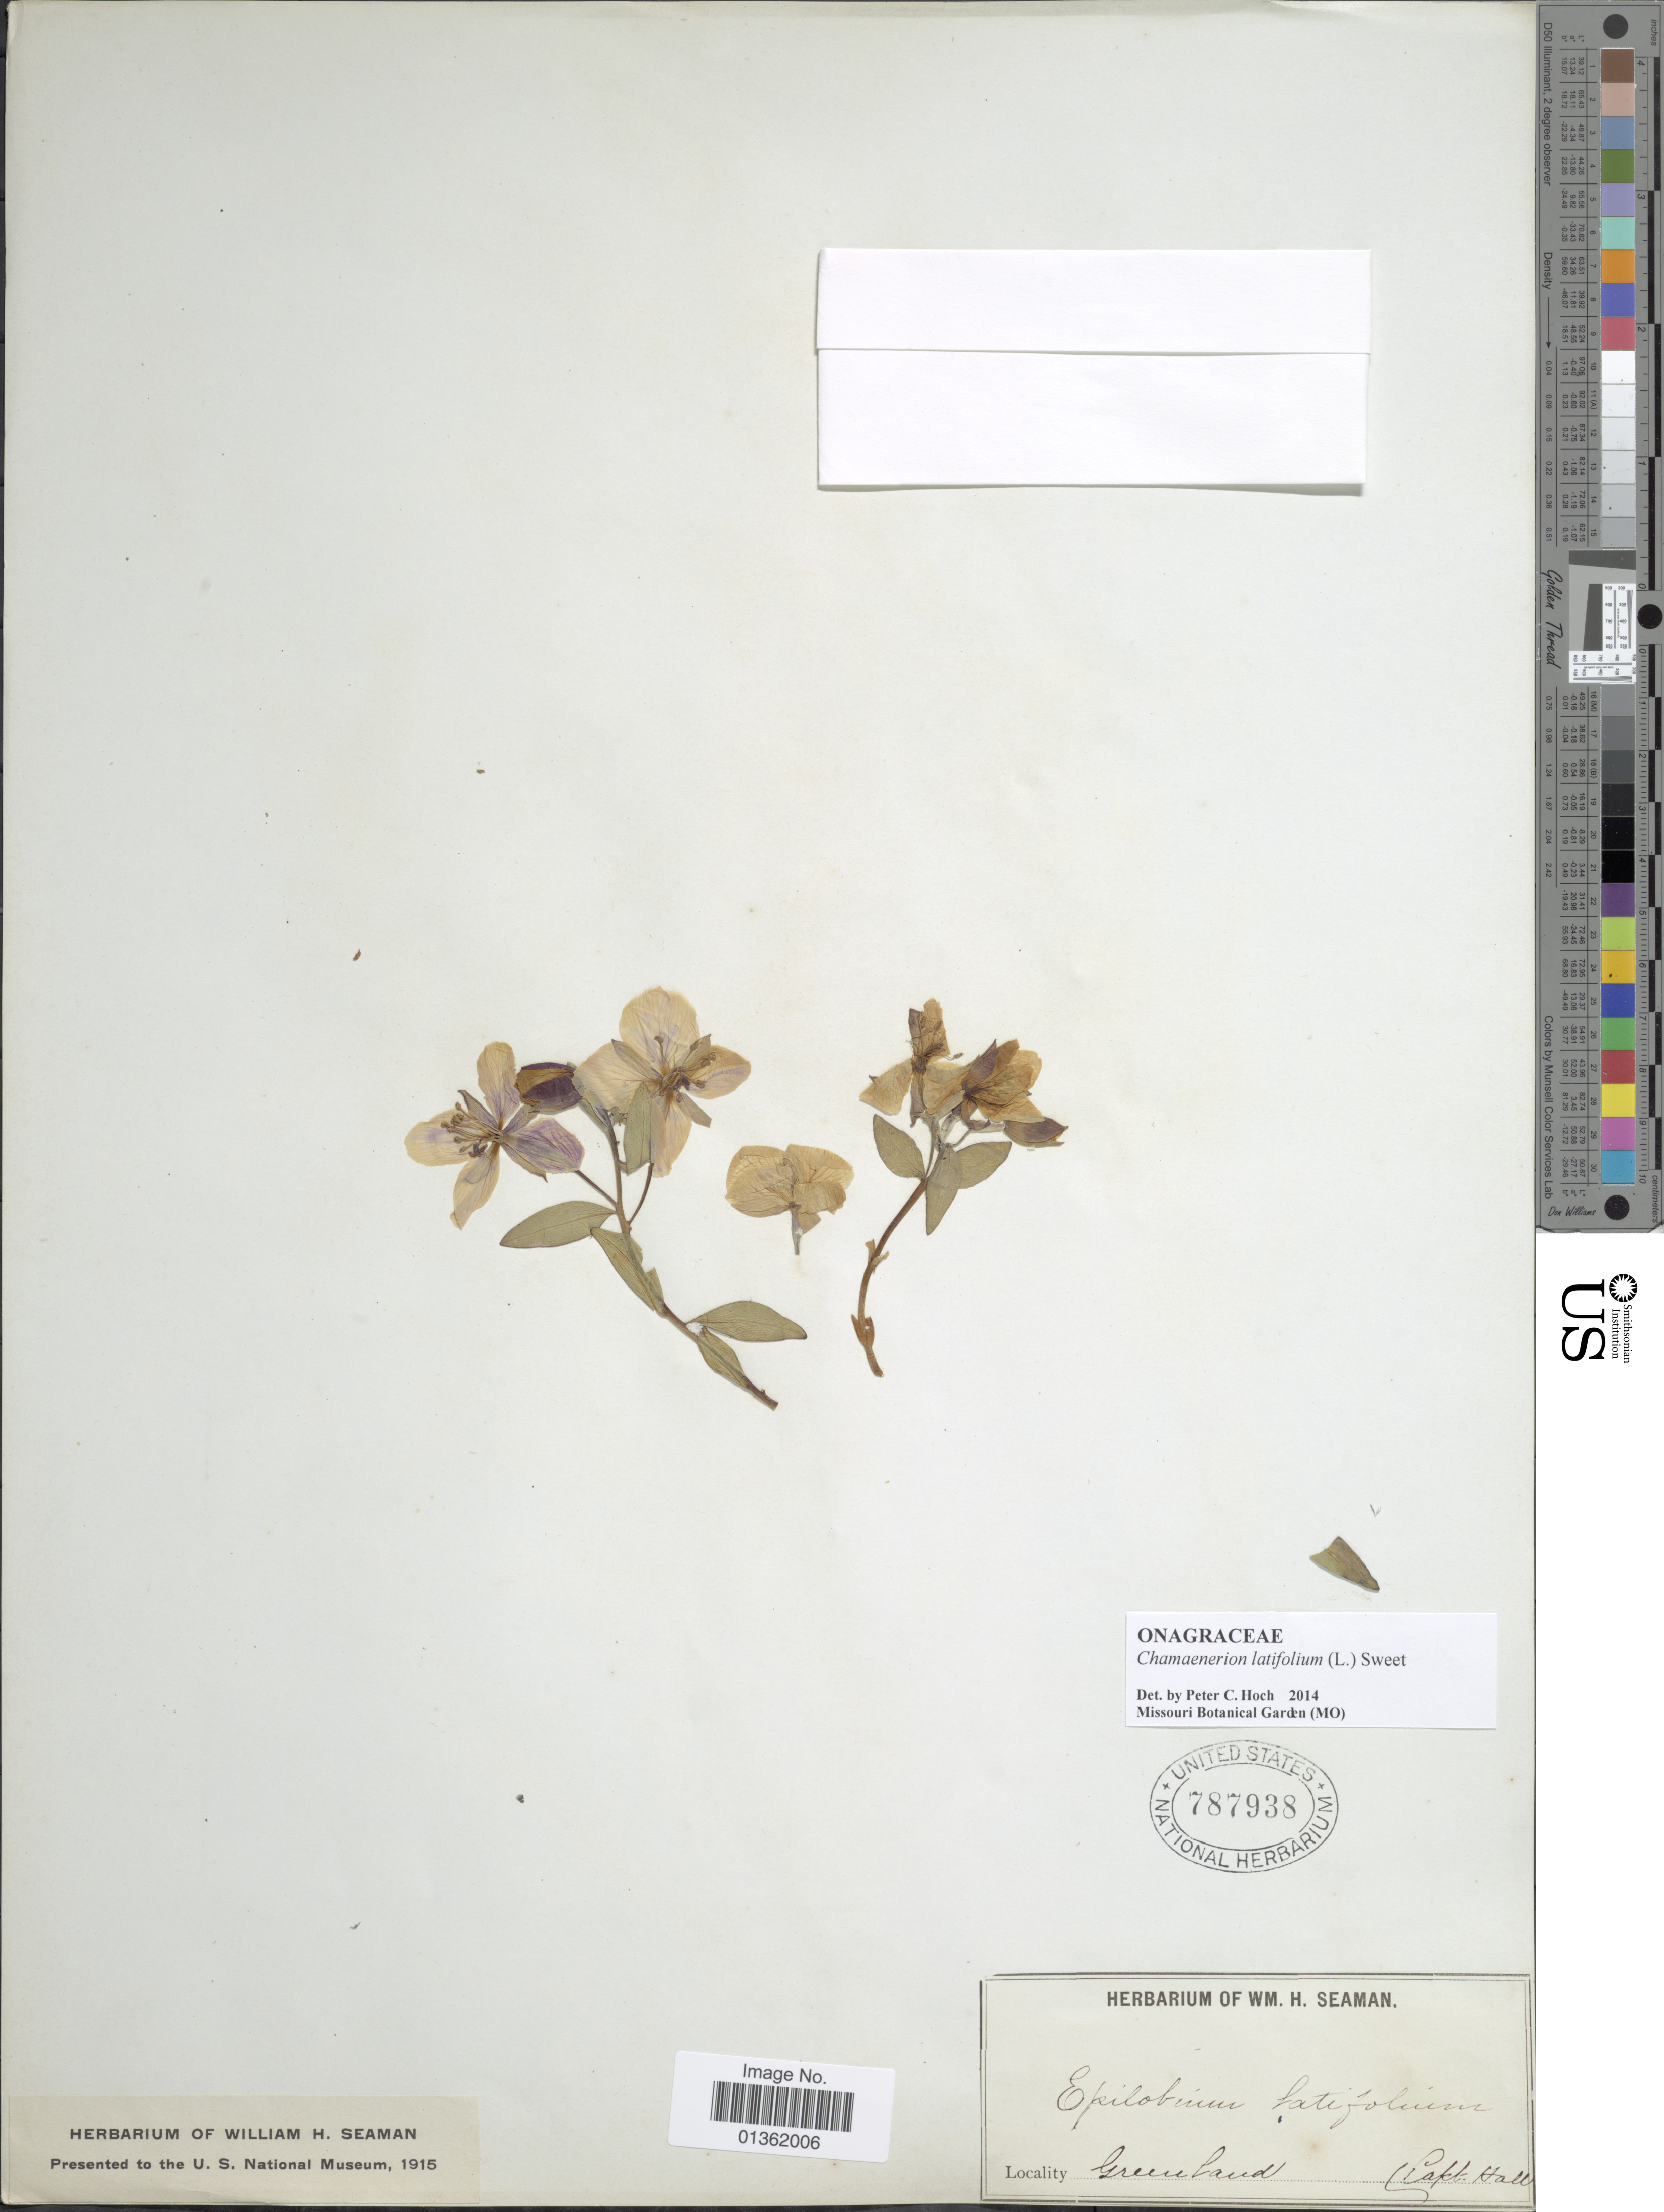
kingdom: Plantae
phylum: Tracheophyta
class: Magnoliopsida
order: Myrtales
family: Onagraceae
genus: Chamaenerion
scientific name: Chamaenerion latifolium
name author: (L.) Th. Fr. & Lange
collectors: Hall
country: Greenland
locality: Capt. Hall.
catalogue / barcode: US 787938